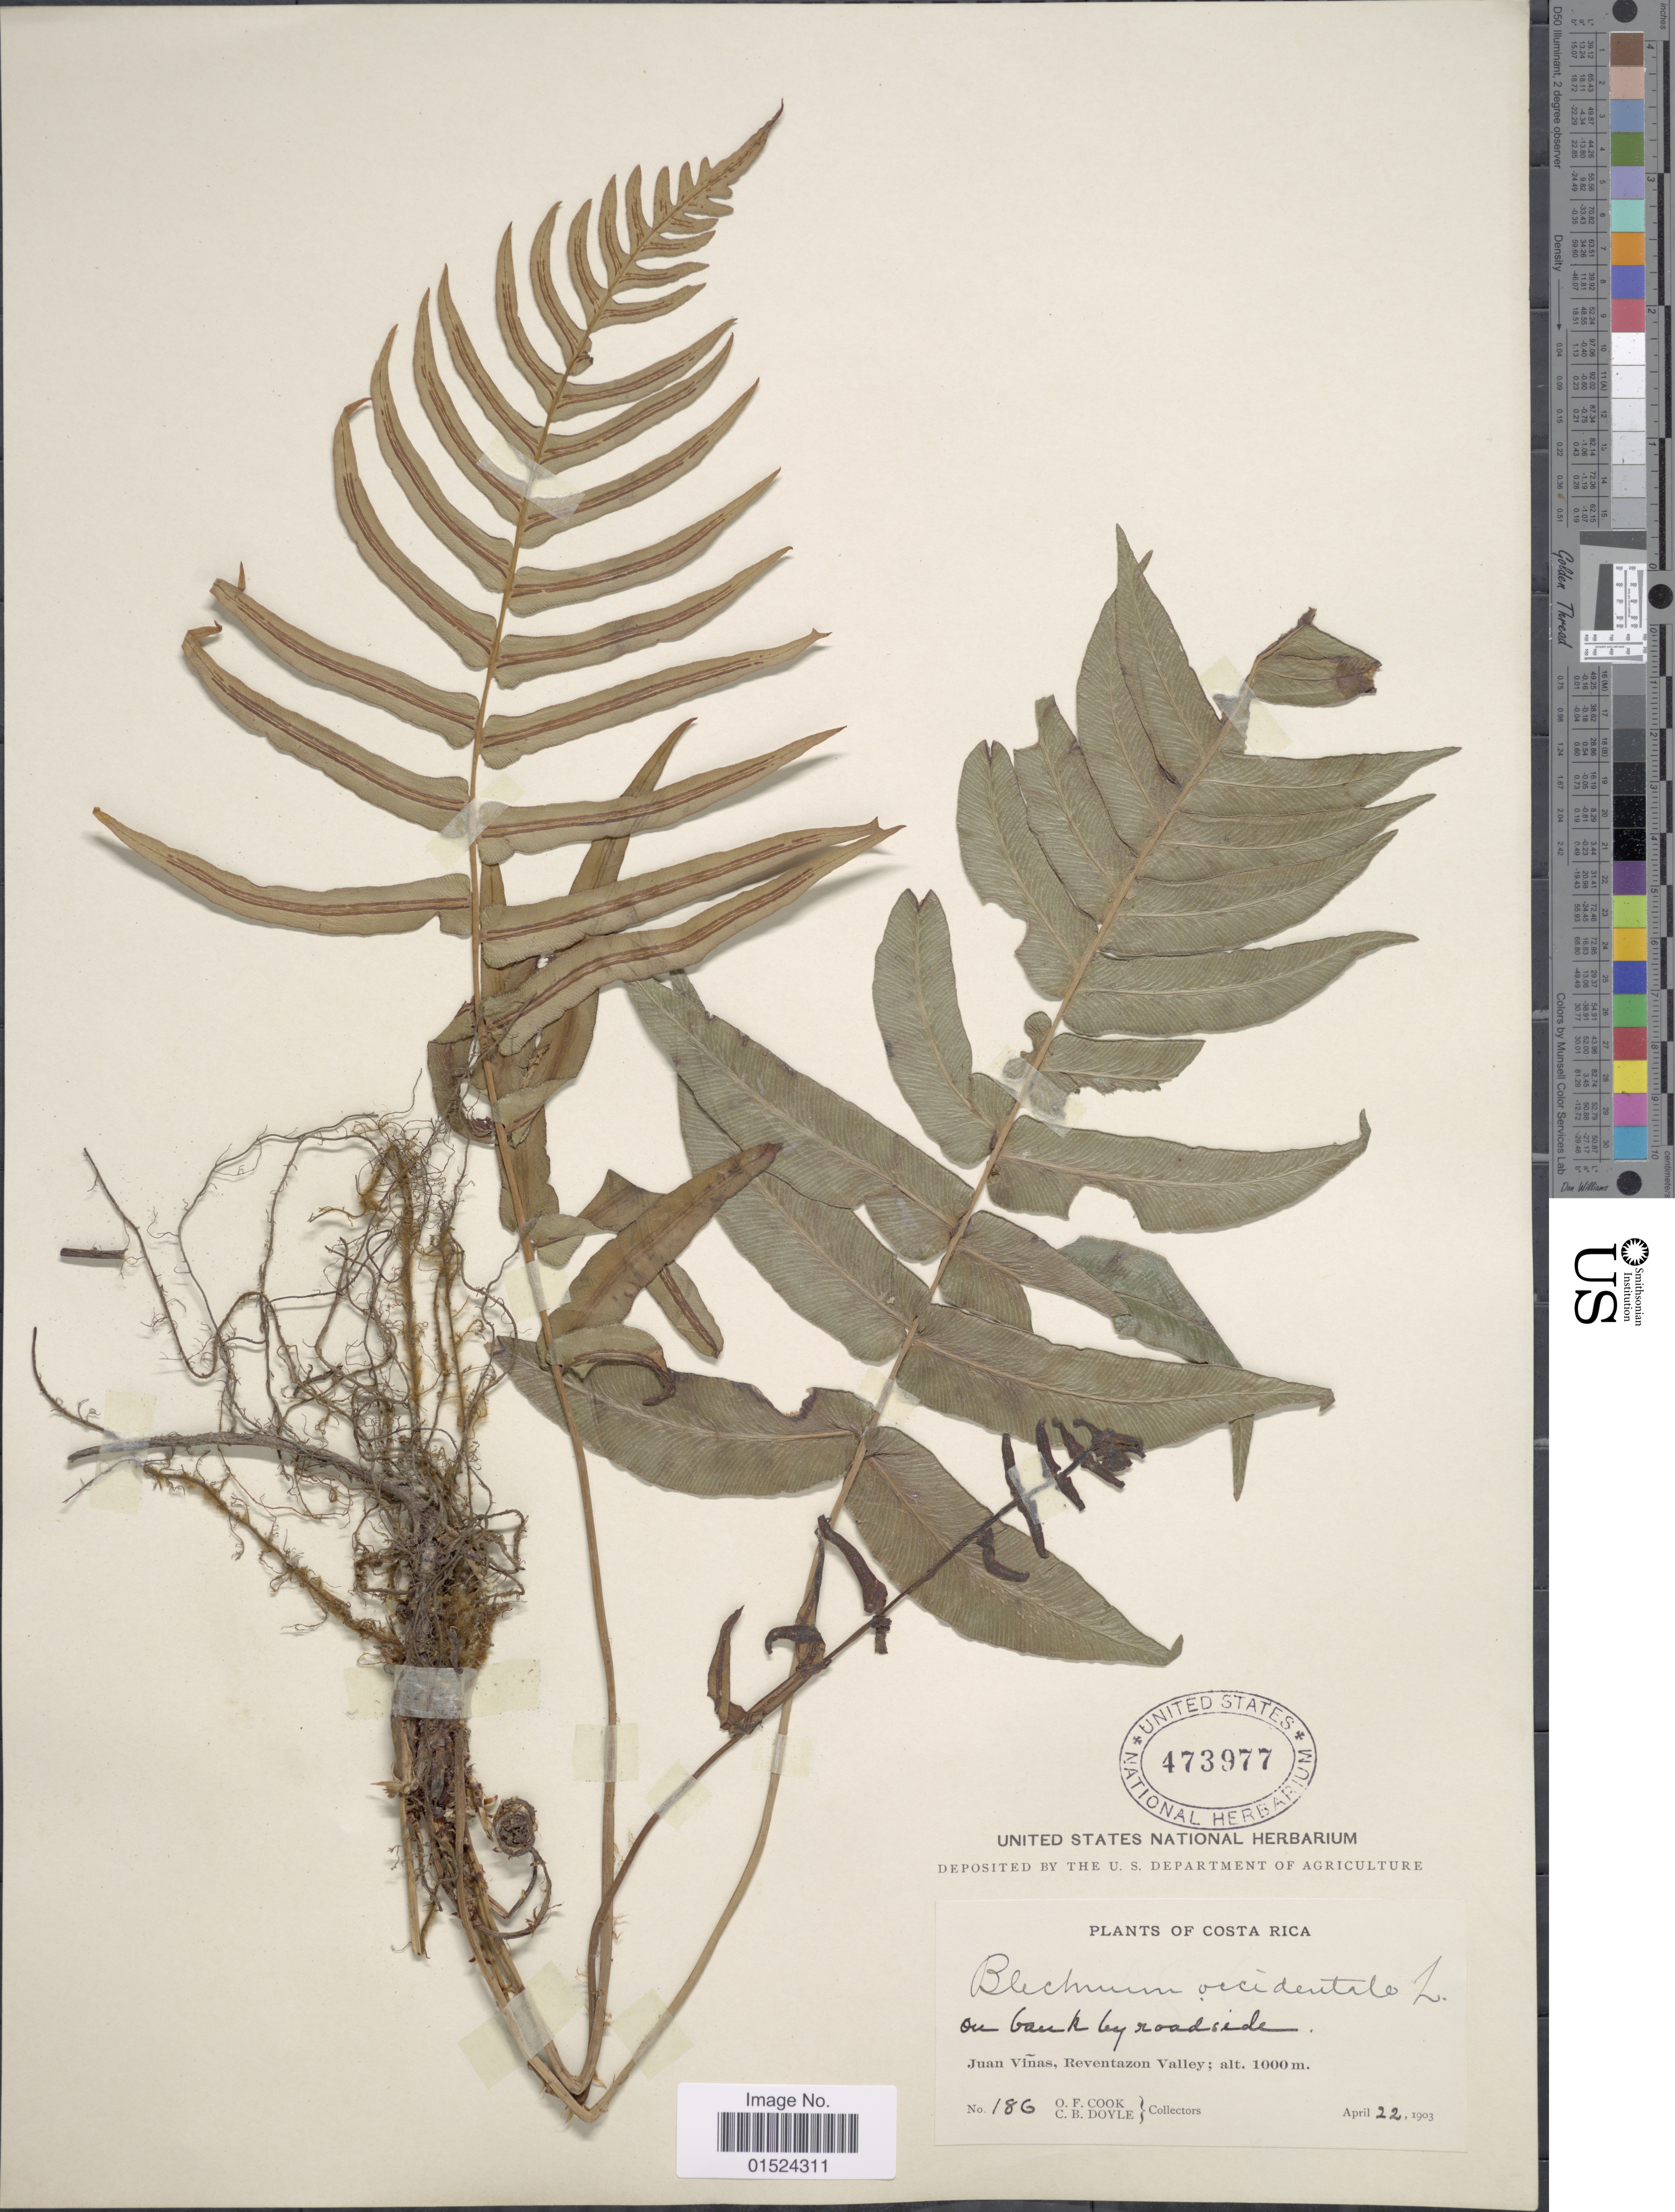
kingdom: Plantae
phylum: Tracheophyta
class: Polypodiopsida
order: Polypodiales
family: Blechnaceae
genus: Blechnum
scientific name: Blechnum occidentale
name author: L.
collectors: O. F. Cook & C. Doyle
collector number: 186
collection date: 1903-04-22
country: Costa Rica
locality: Juan Viñas, Reventazon Valley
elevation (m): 1000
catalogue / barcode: US 473977